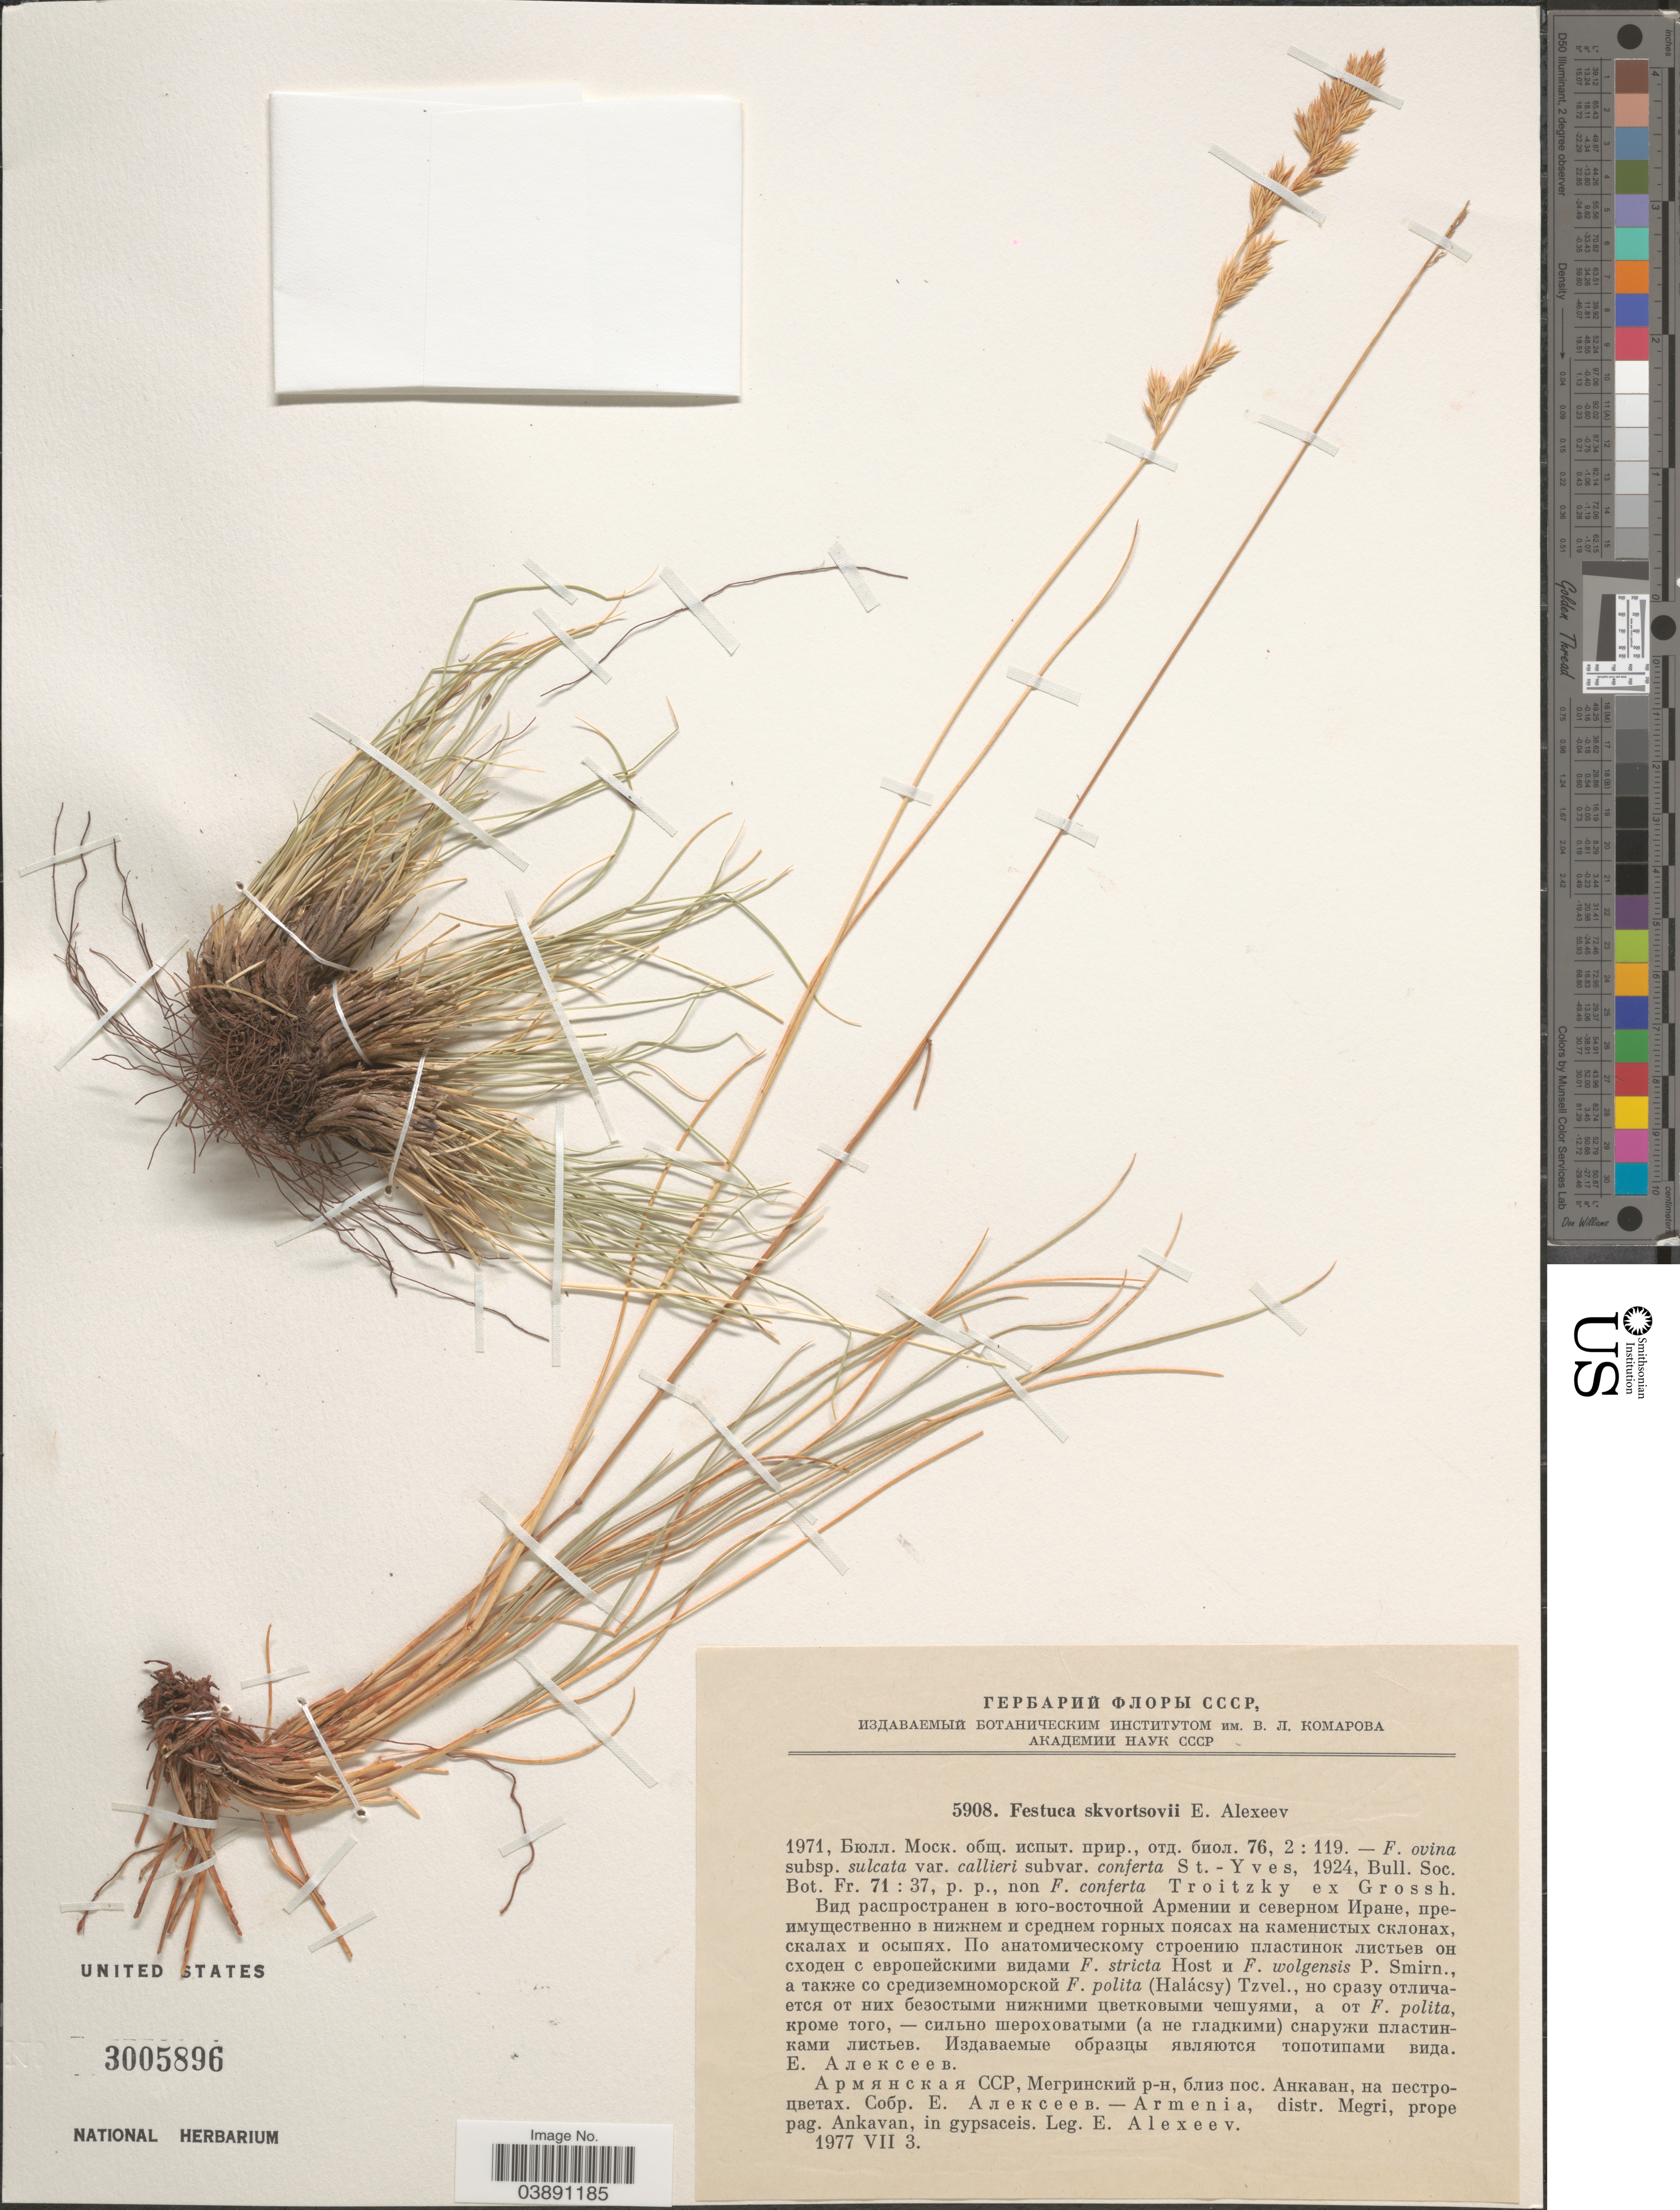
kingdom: Plantae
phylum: Tracheophyta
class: Liliopsida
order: Poales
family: Poaceae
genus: Festuca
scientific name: Festuca skvortsovii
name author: E.B. Alexeev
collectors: E. B. Alexeev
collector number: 5908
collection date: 1977-07-03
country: Armenia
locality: Distr. Megri, prope pag. Ankavan, in gypsaceis.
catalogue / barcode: US 3005896